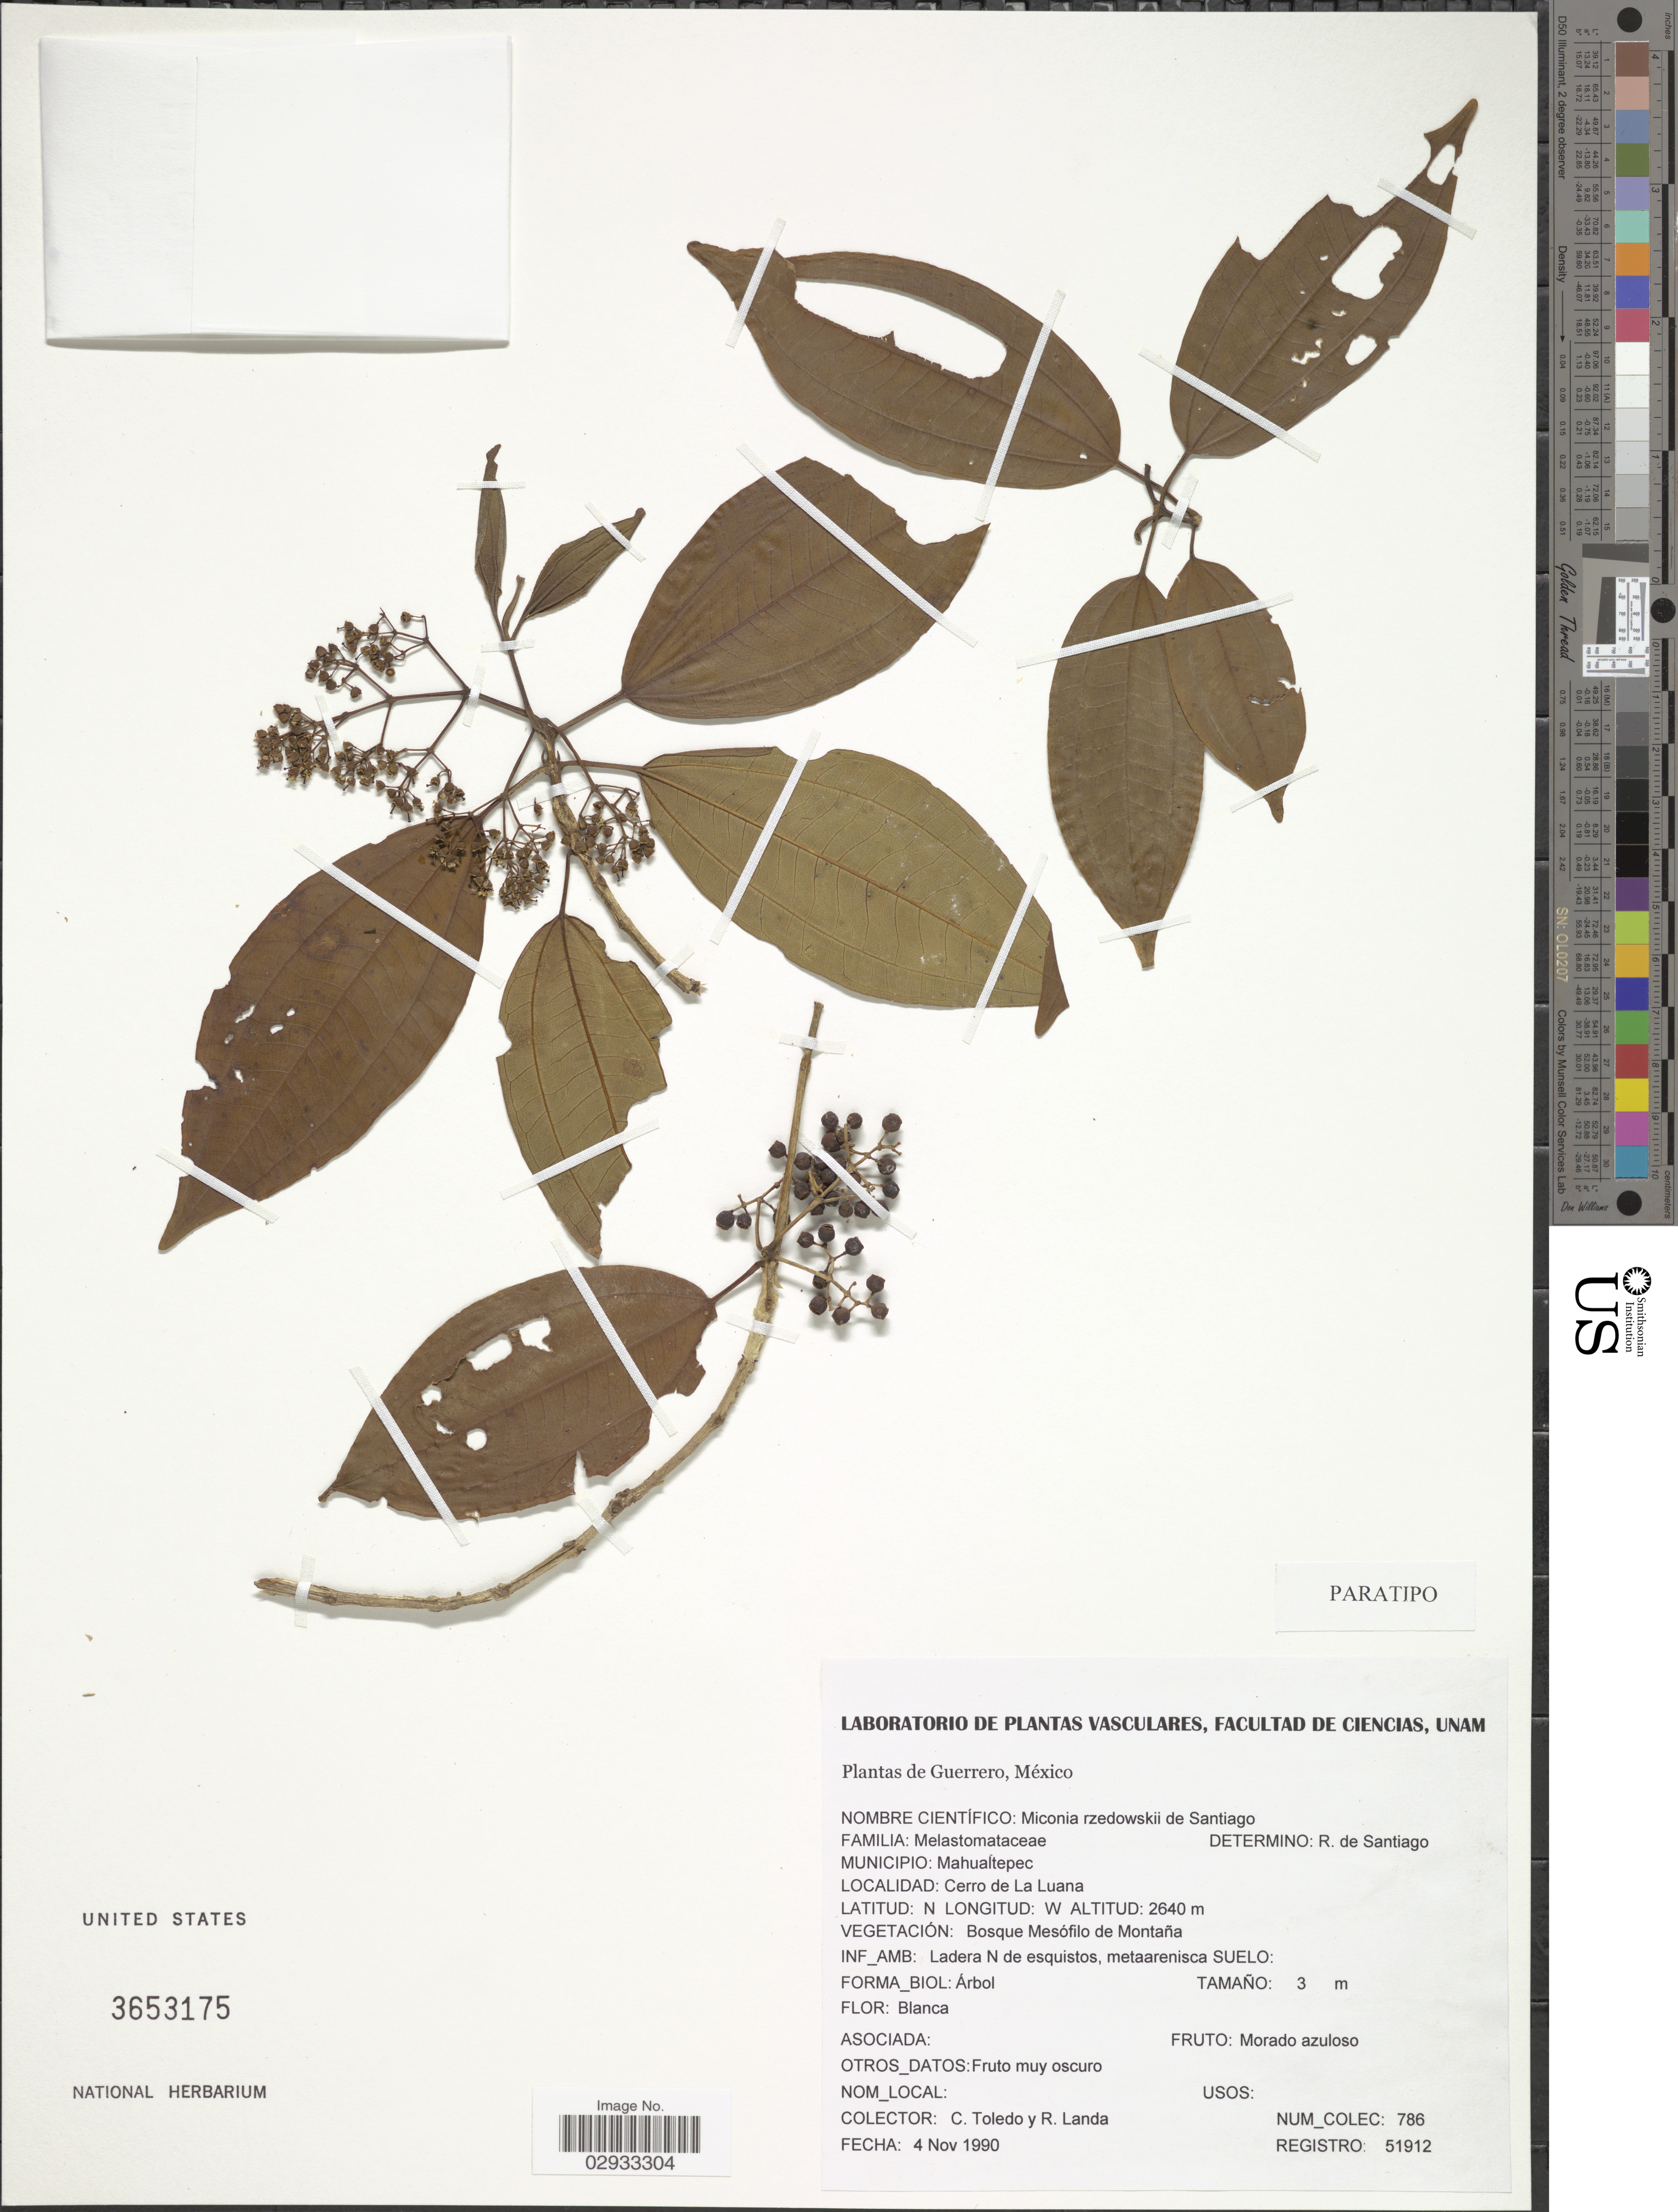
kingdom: Plantae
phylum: Tracheophyta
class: Magnoliopsida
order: Myrtales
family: Melastomataceae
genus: Miconia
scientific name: Miconia rzedowskii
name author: de Santiago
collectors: C. B. Toledo & R. Landa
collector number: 786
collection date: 1990-11-04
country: Mexico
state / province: Guerrero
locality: Municipio: Mahualtepex. Cerro de La Luana.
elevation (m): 2640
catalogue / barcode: US 3653175